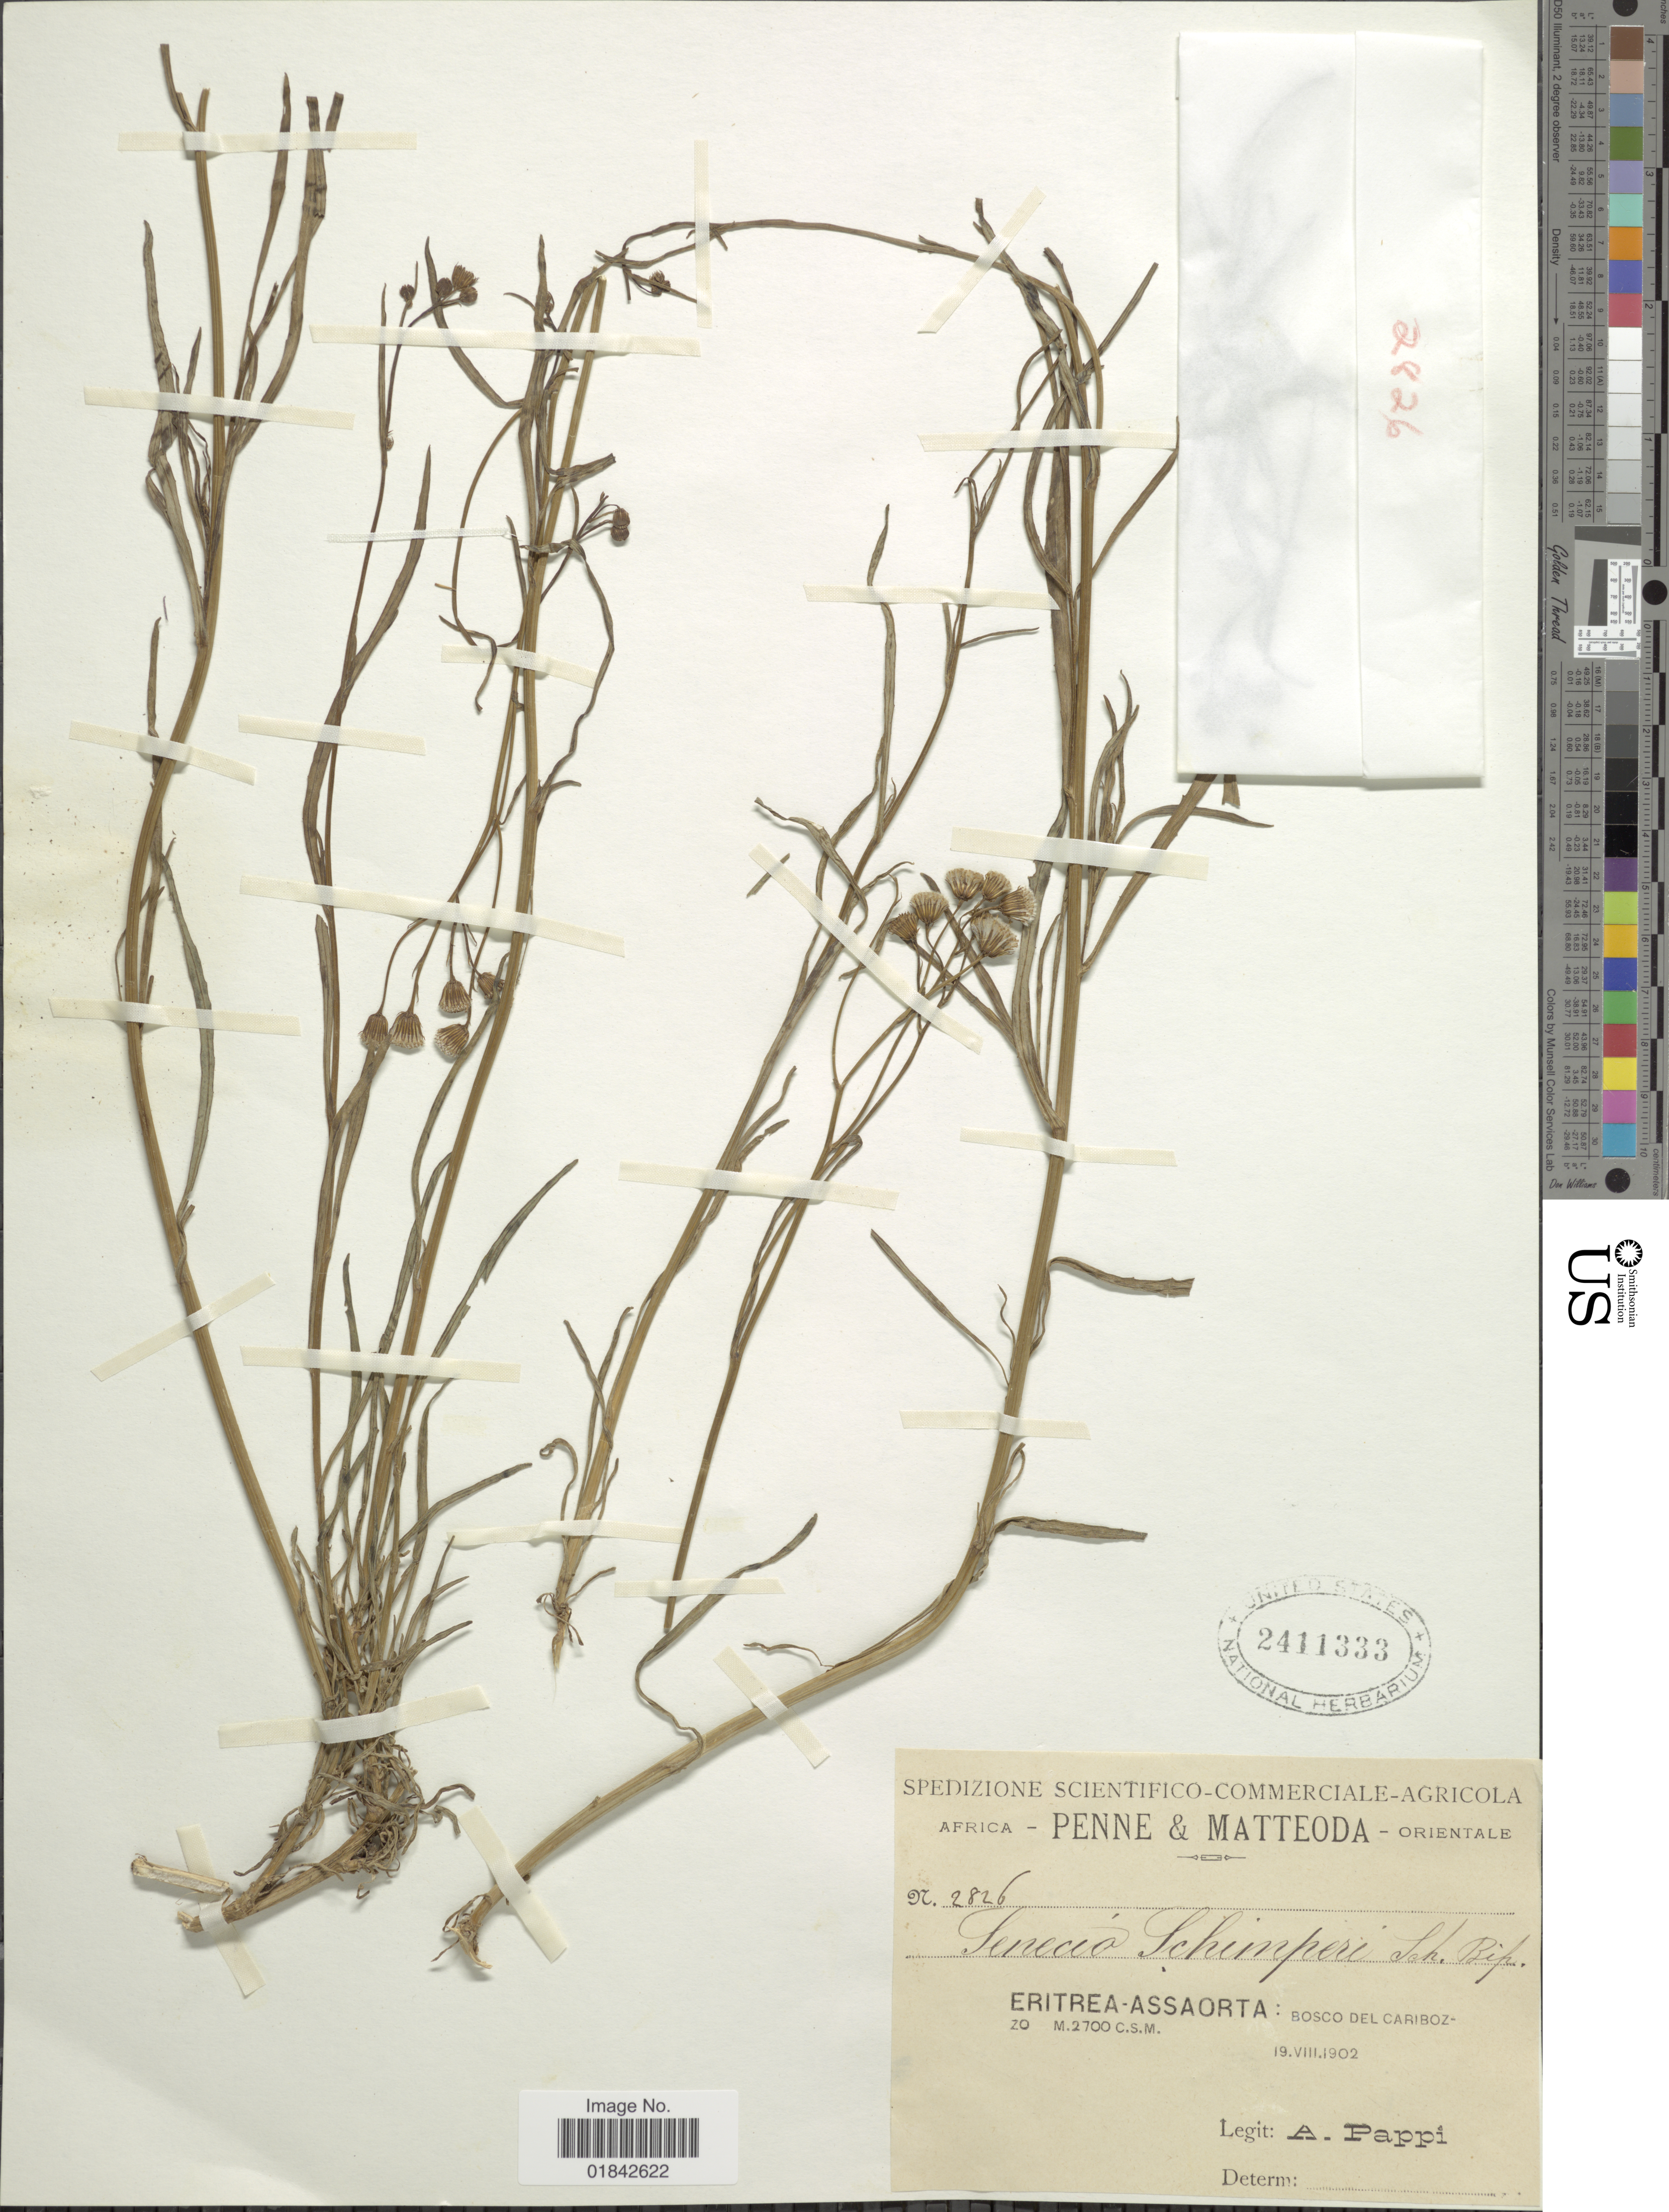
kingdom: Plantae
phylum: Tracheophyta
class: Magnoliopsida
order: Asterales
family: Asteraceae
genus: Senecio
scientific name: Senecio schimperi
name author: Sch. Bip.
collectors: A. Pappi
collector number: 2826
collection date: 1902-08-19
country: Eritrea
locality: Eritrea-Assaorta, Bosco Del Caribozo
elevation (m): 2700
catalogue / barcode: US 2411333